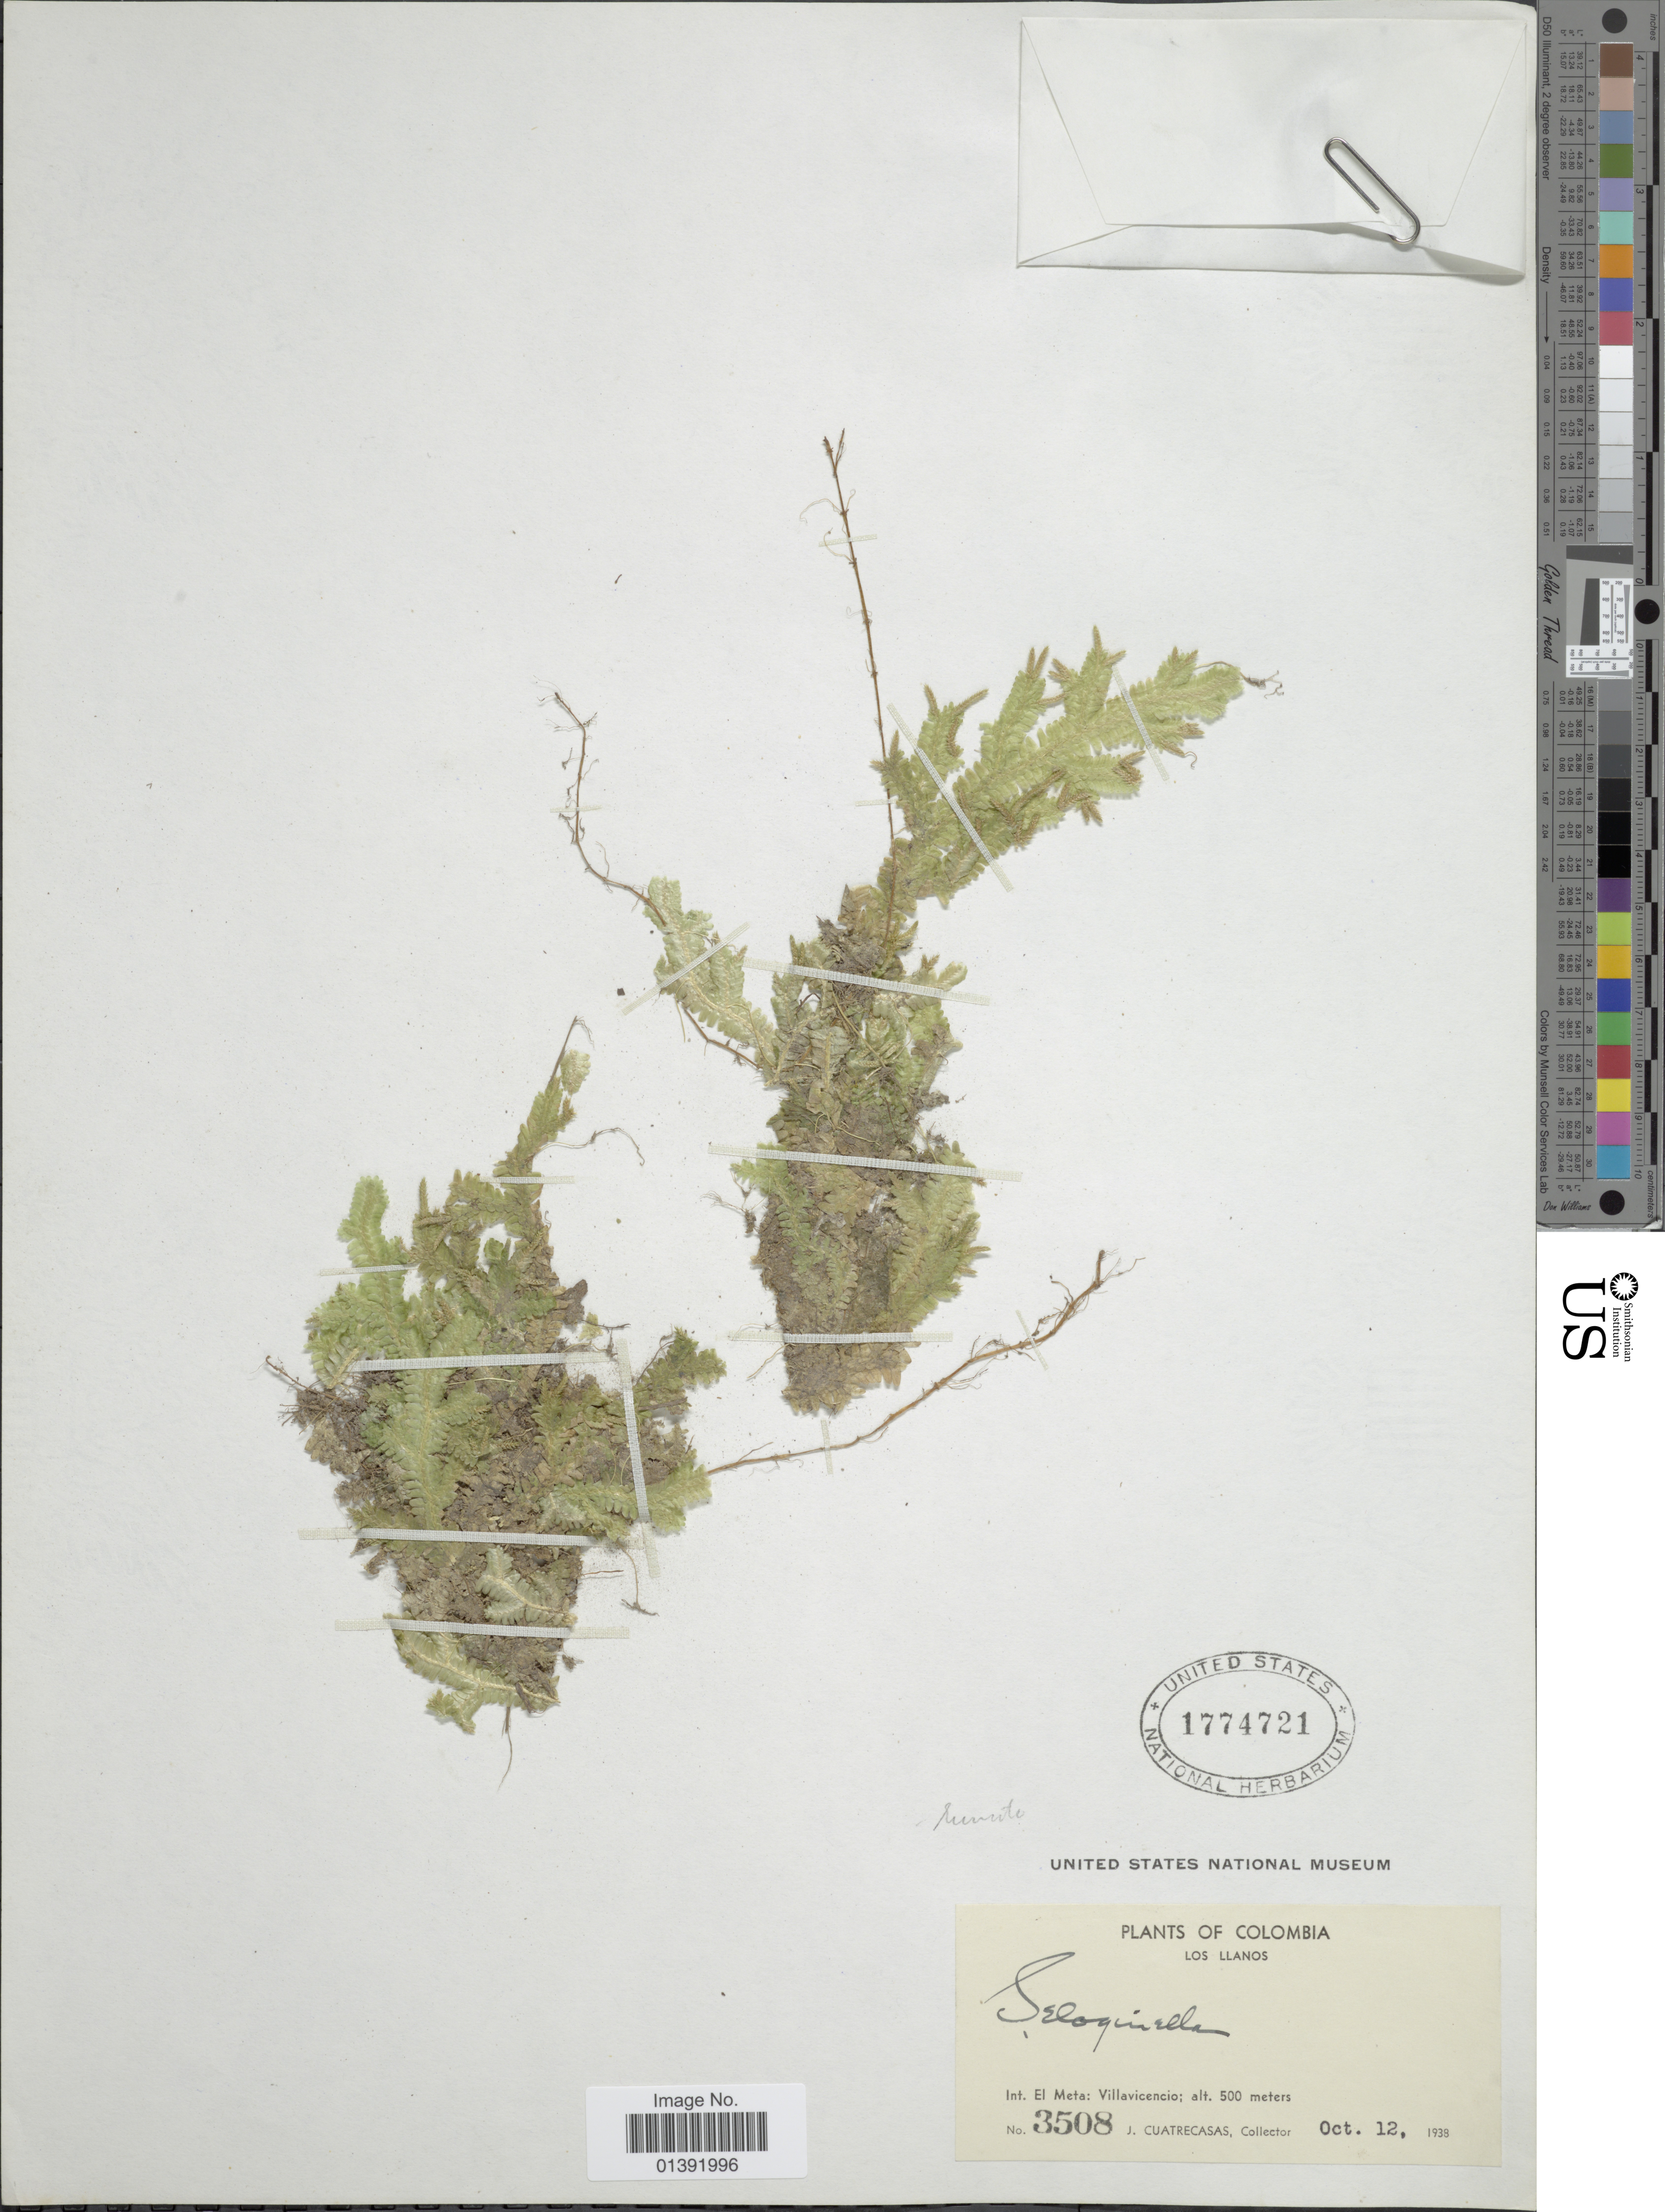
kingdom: Plantae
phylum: Tracheophyta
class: Lycopodiopsida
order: Selaginellales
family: Selaginellaceae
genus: Selaginella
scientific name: Selaginella truncata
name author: H. Karst. ex A. Braun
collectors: J. Cuatrecasas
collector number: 3508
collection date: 1938-10-12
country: Colombia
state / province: Meta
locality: Los Llanos, Villavicencio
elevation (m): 500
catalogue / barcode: US 1774721